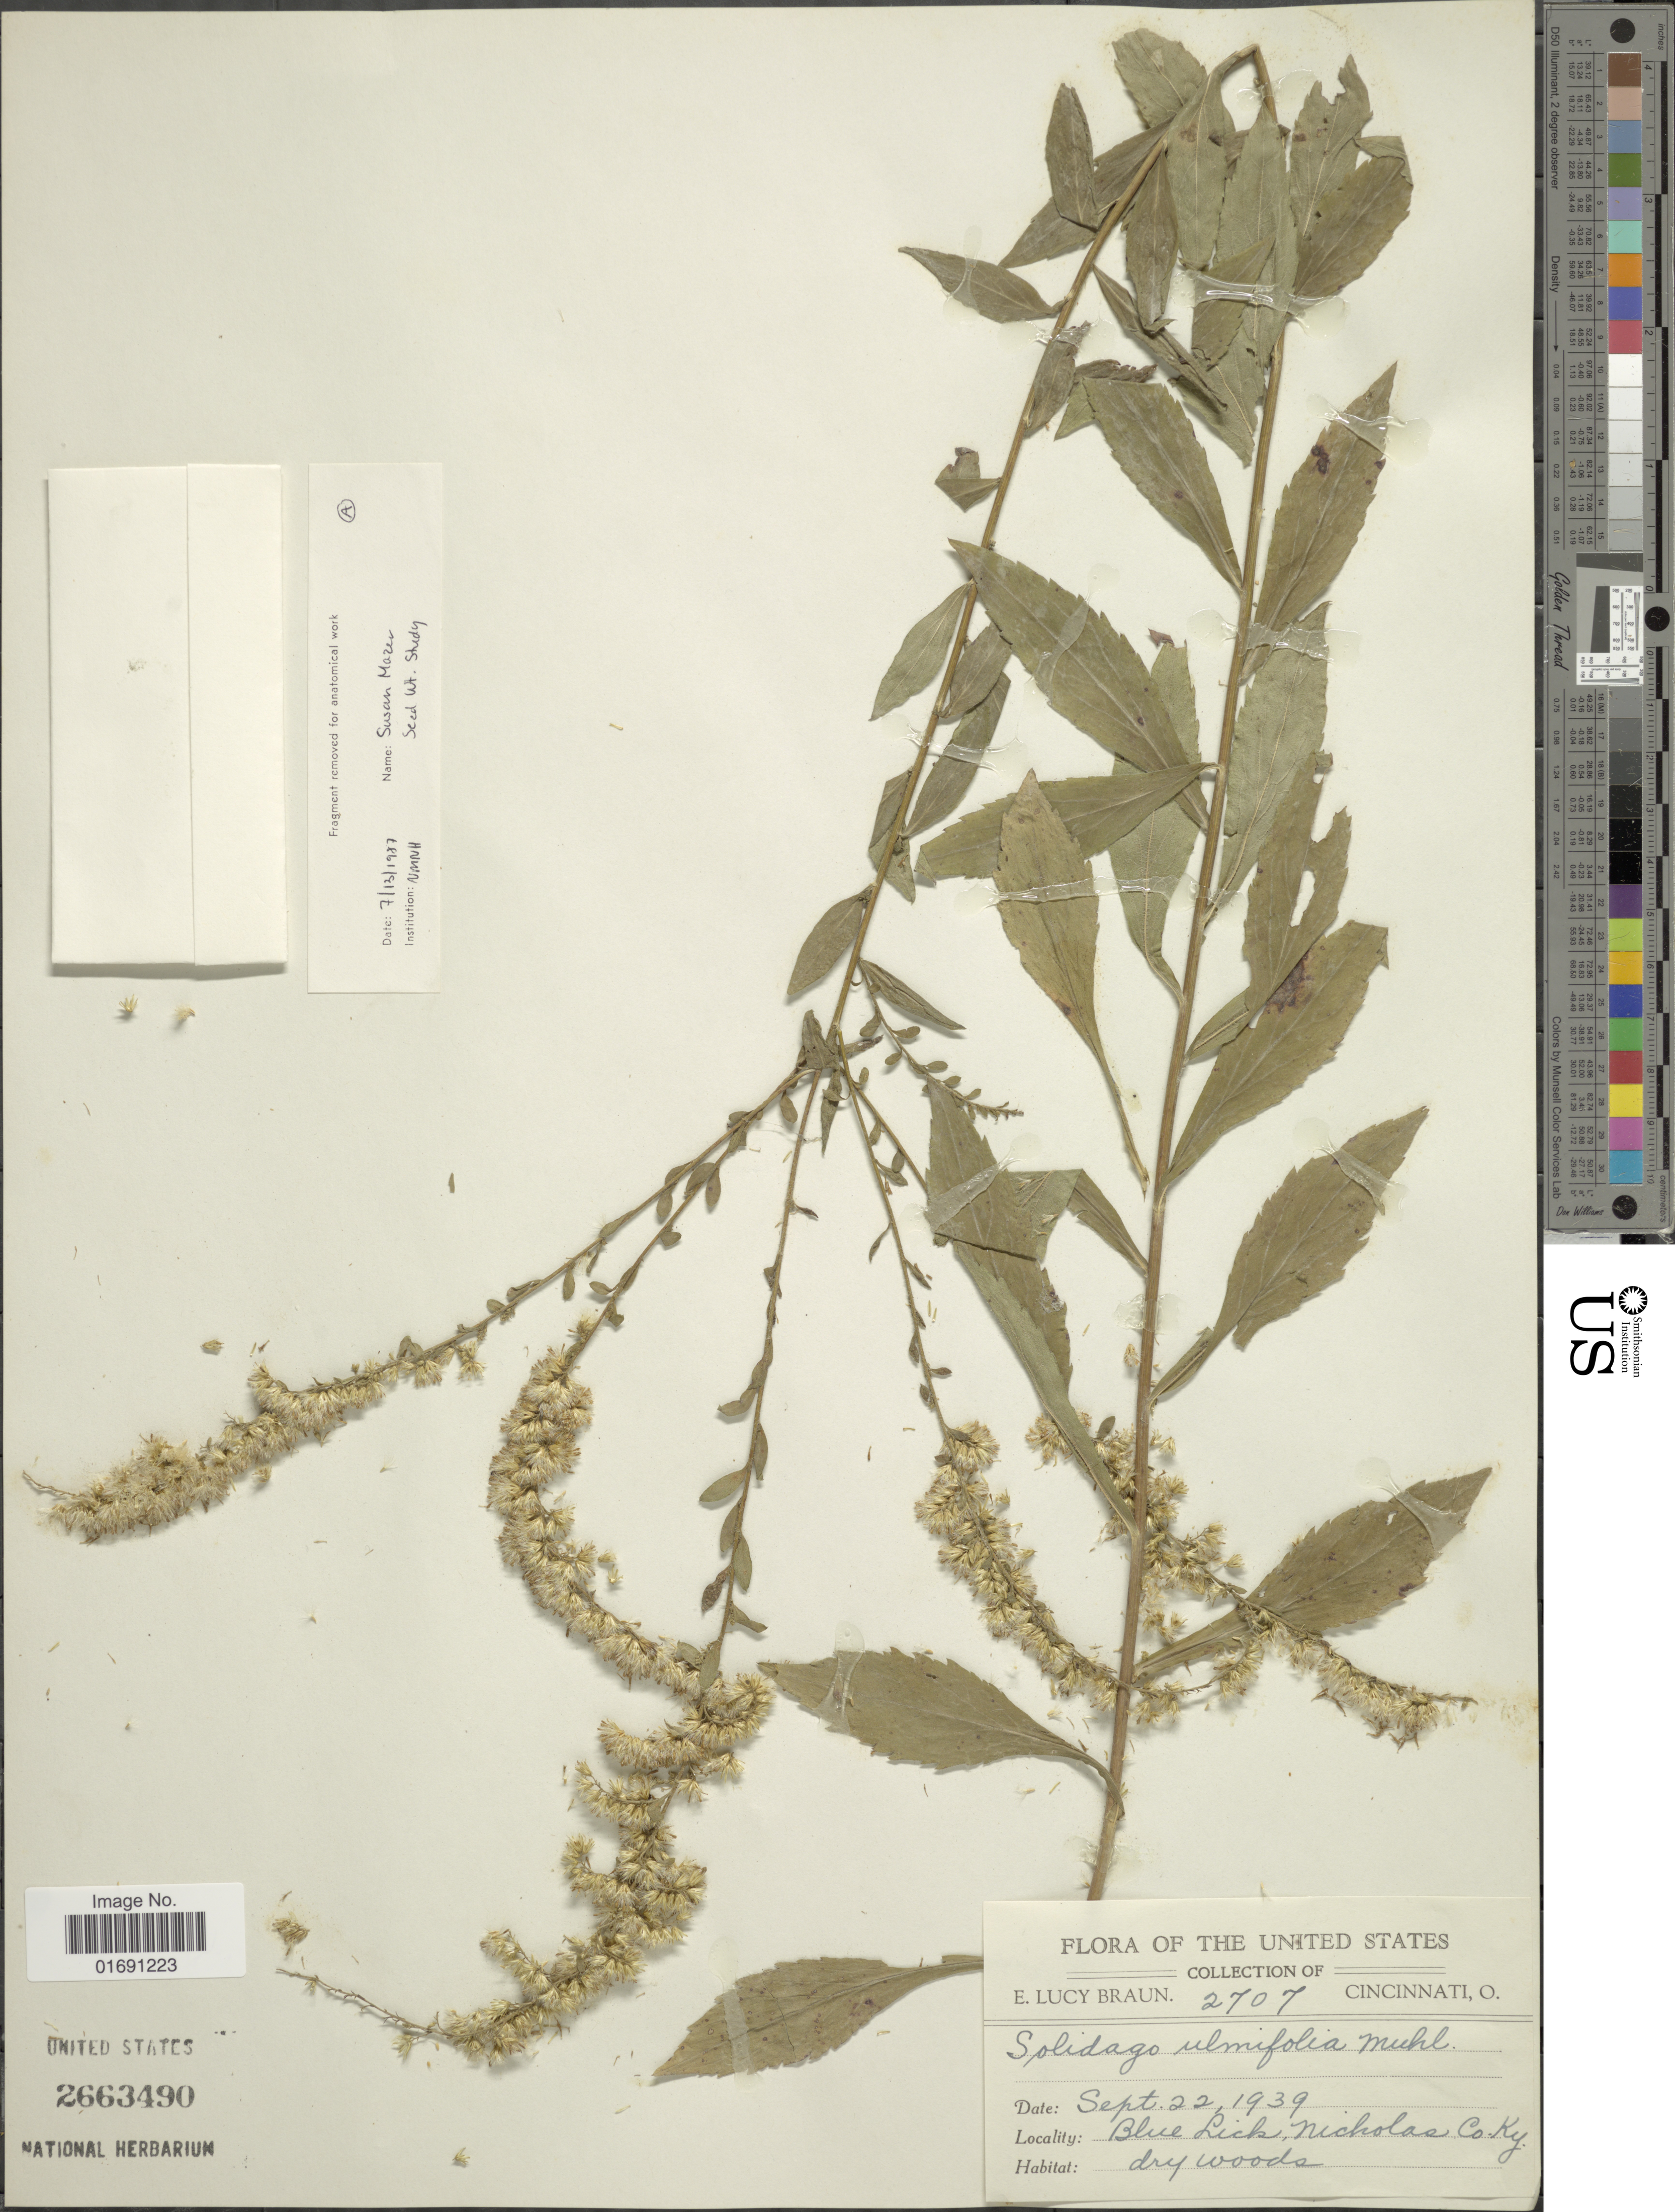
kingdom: Plantae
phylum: Tracheophyta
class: Magnoliopsida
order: Asterales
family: Asteraceae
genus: Solidago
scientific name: Solidago ulmifolia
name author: Muhl. ex Willd.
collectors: E. L. Braun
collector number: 2707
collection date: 1939-09-22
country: United States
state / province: Kentucky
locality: Blue Lick, Nicolas Co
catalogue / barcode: US 2663490